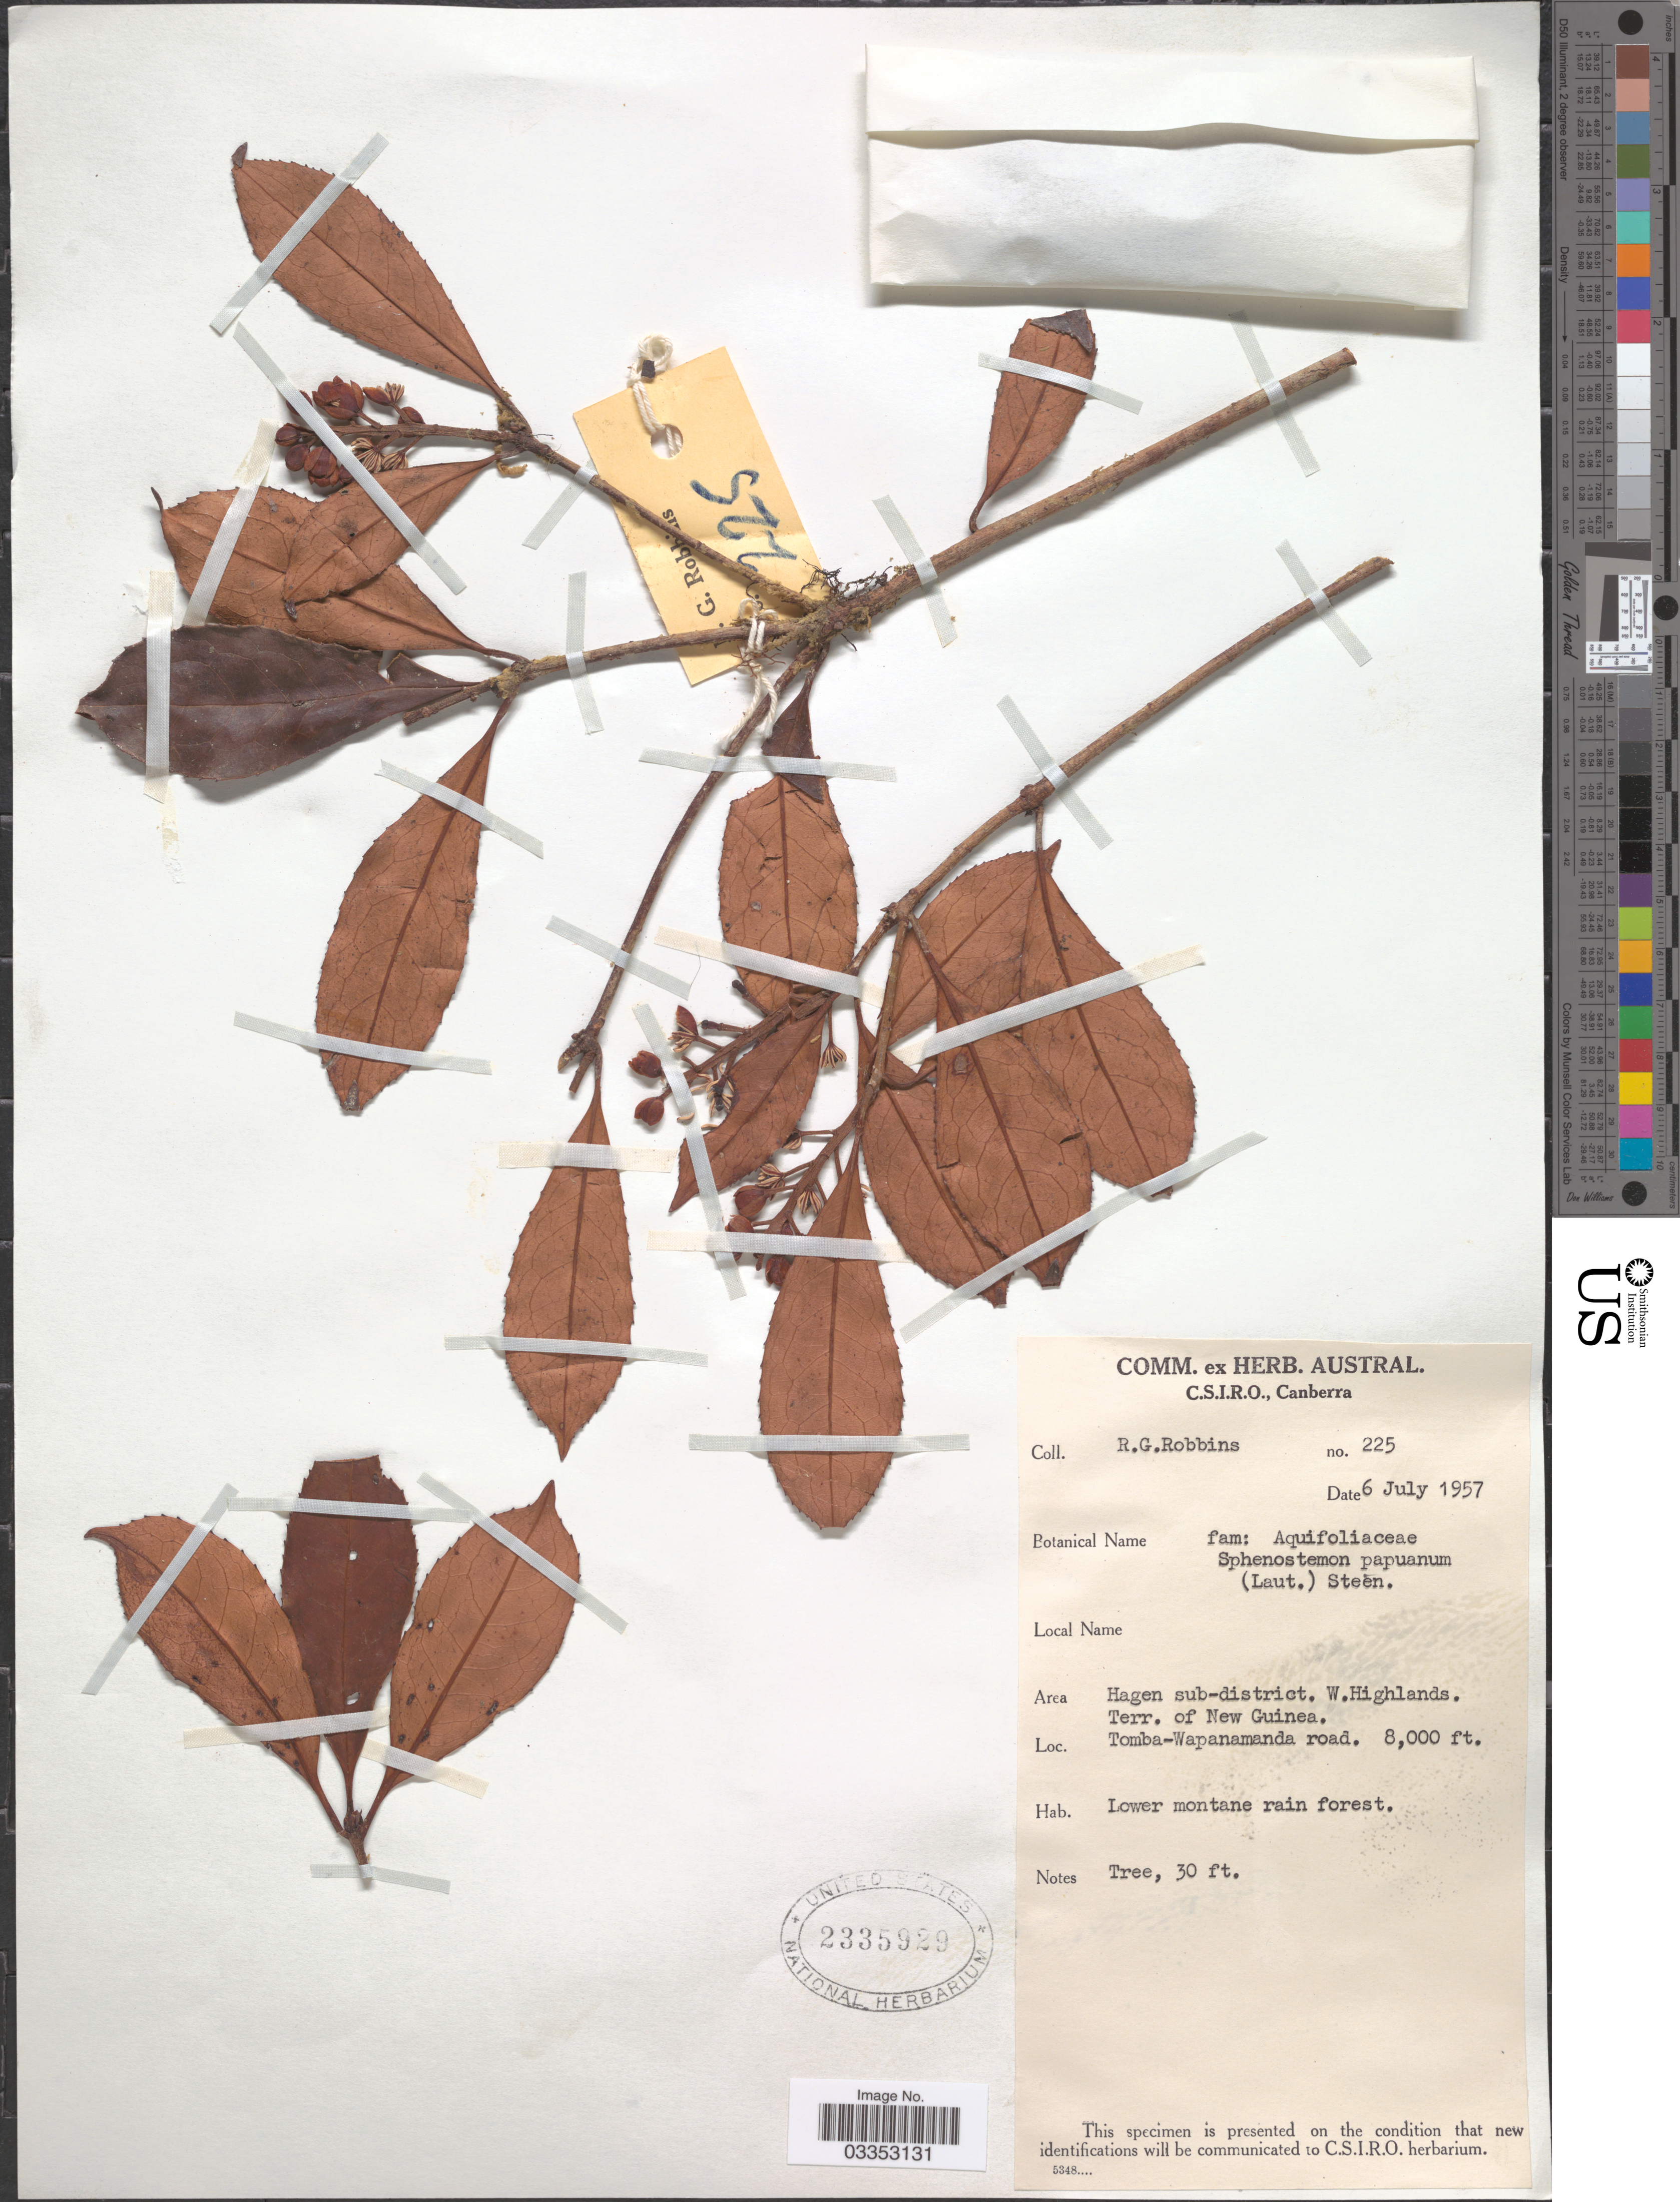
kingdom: Plantae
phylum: Tracheophyta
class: Magnoliopsida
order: Paracryphiales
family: Paracryphiaceae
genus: Sphenostemon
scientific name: Sphenostemon papuanus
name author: (Lauterb.) Steenis & Erdtm.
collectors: R. Robbins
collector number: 225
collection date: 1957-07-06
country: Papua New Guinea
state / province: Western Highlands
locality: Area Hagen sub-district. W. Highlands. Terr. of New Guinea. Tomba-Wapanamanda road.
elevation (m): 2438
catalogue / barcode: US 2335929